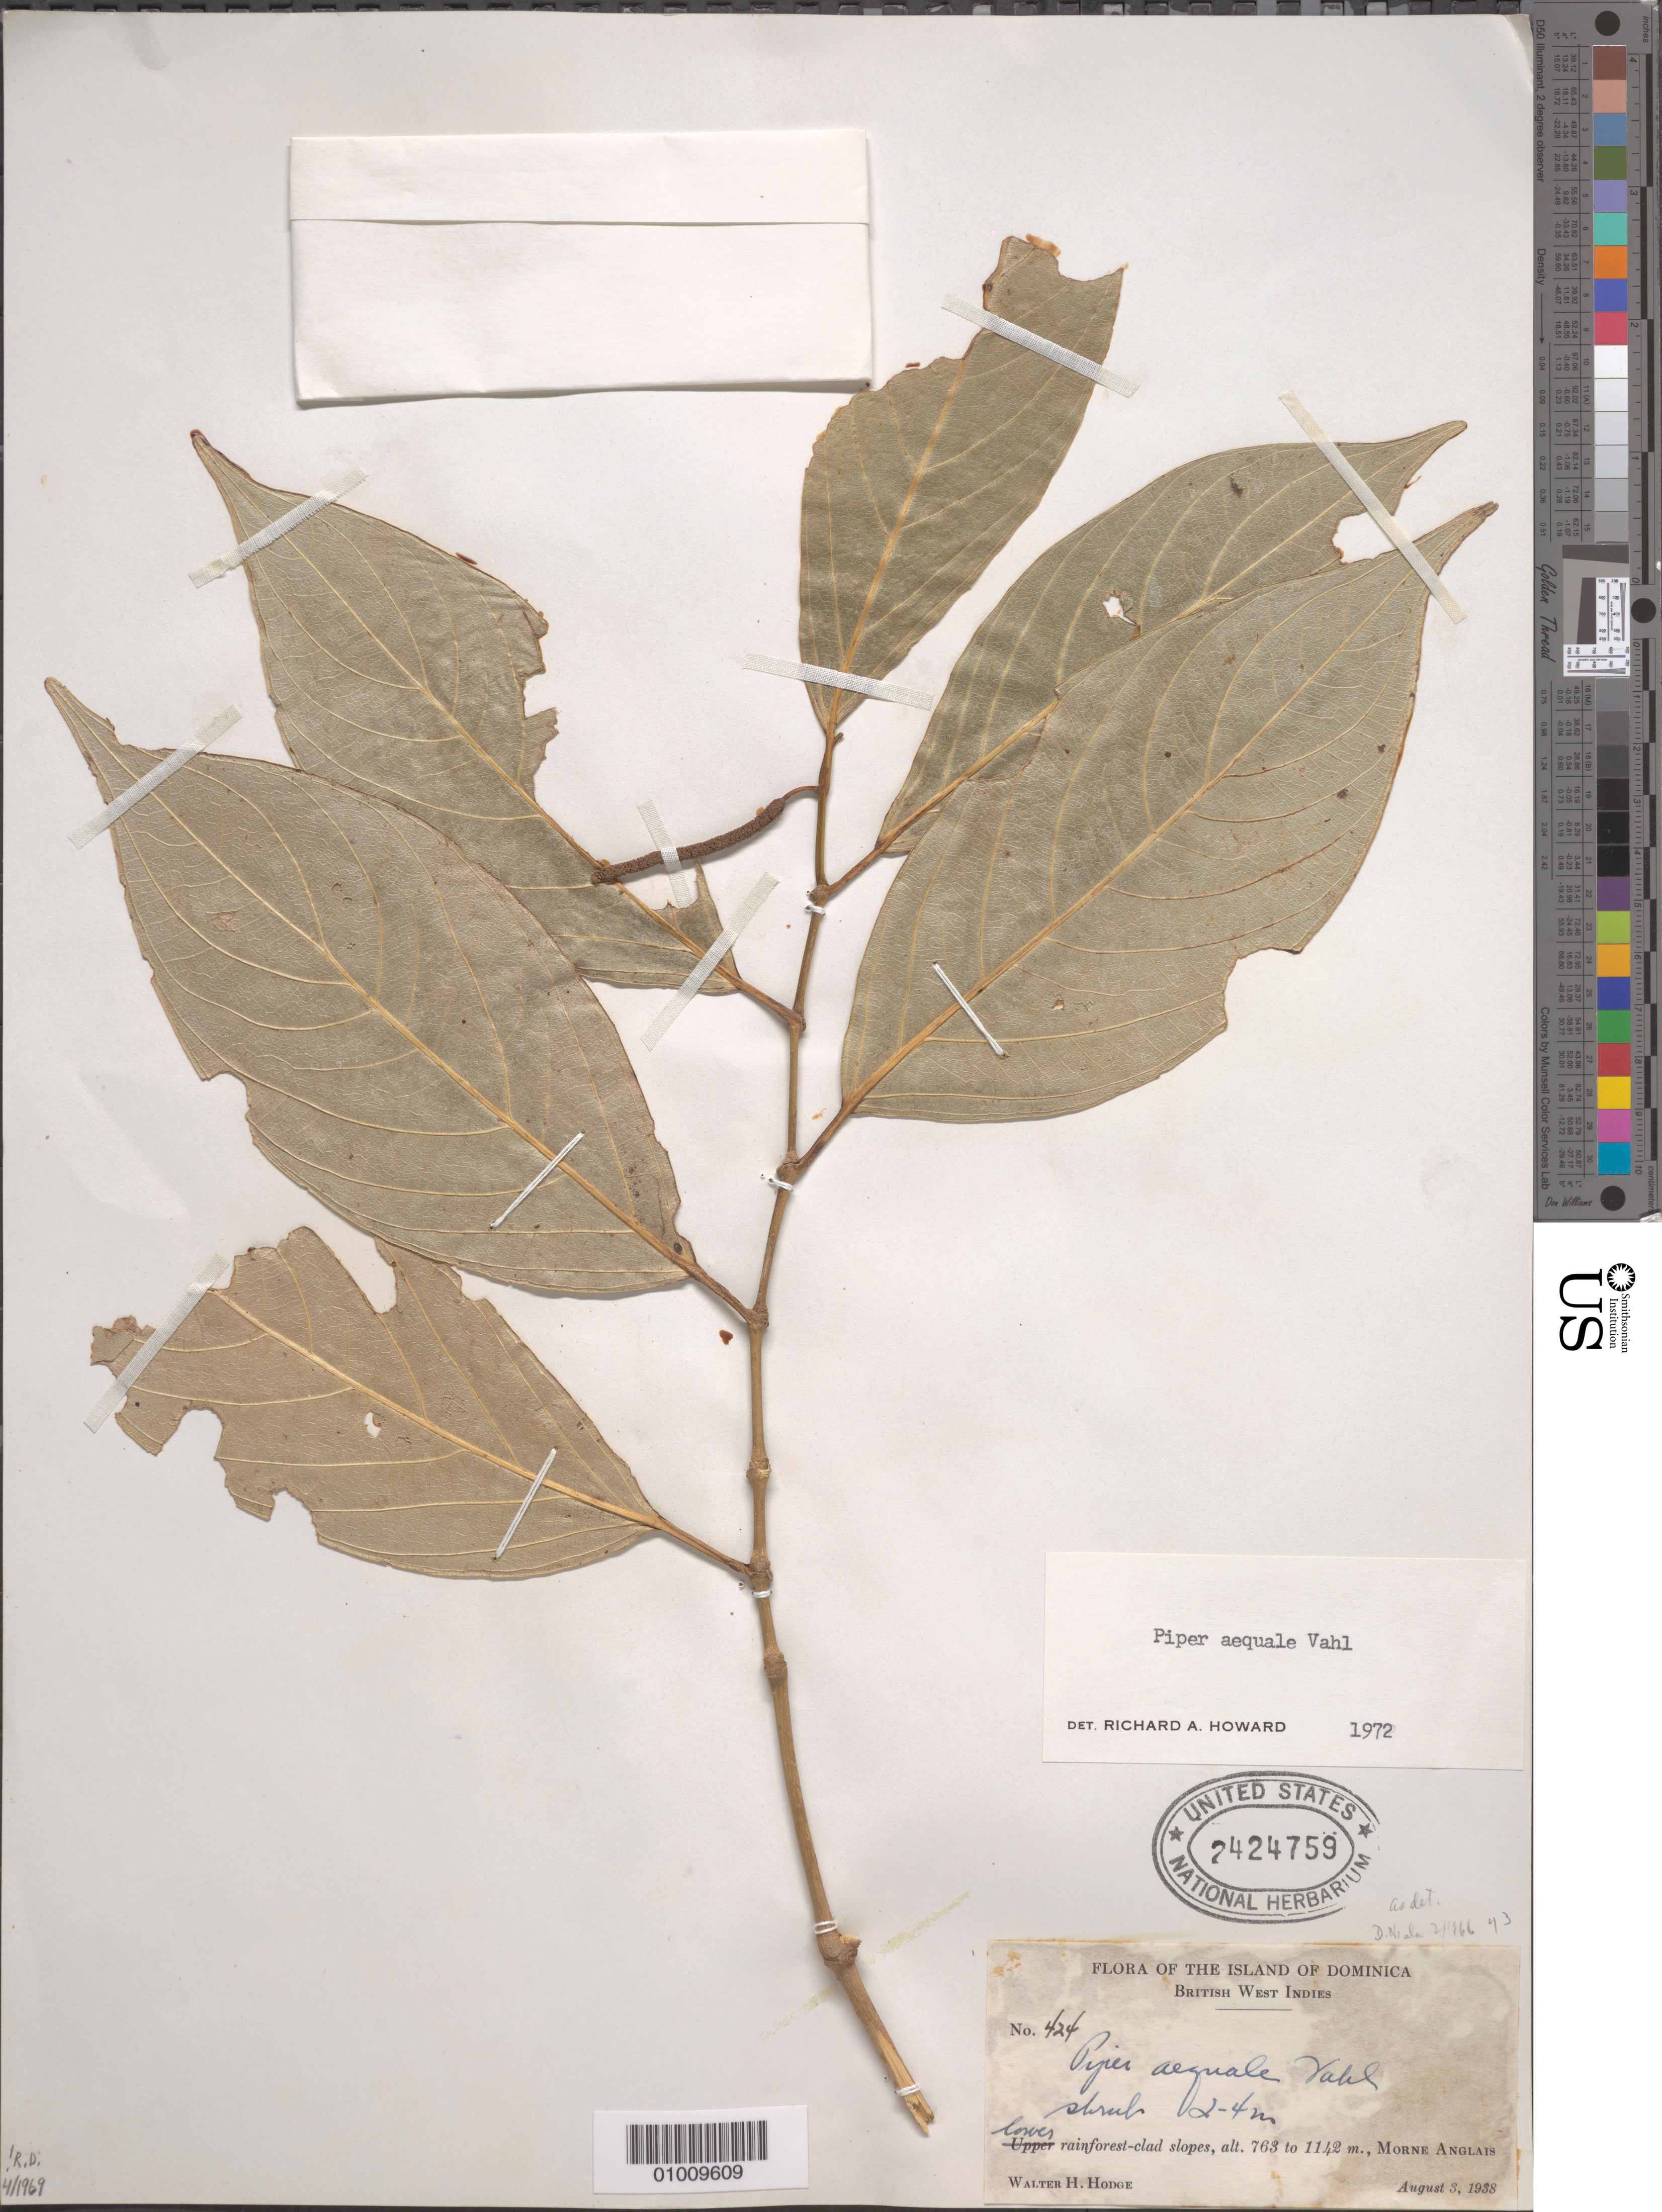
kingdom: Plantae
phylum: Tracheophyta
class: Magnoliopsida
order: Piperales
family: Piperaceae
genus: Piper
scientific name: Piper aequale var. aequale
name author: Vahl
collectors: W. Hodge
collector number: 424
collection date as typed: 03 Aug 1938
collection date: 1938-08-03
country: Dominica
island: Dominica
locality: Lower rain forest-clad slopes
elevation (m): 763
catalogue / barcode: US 2424759